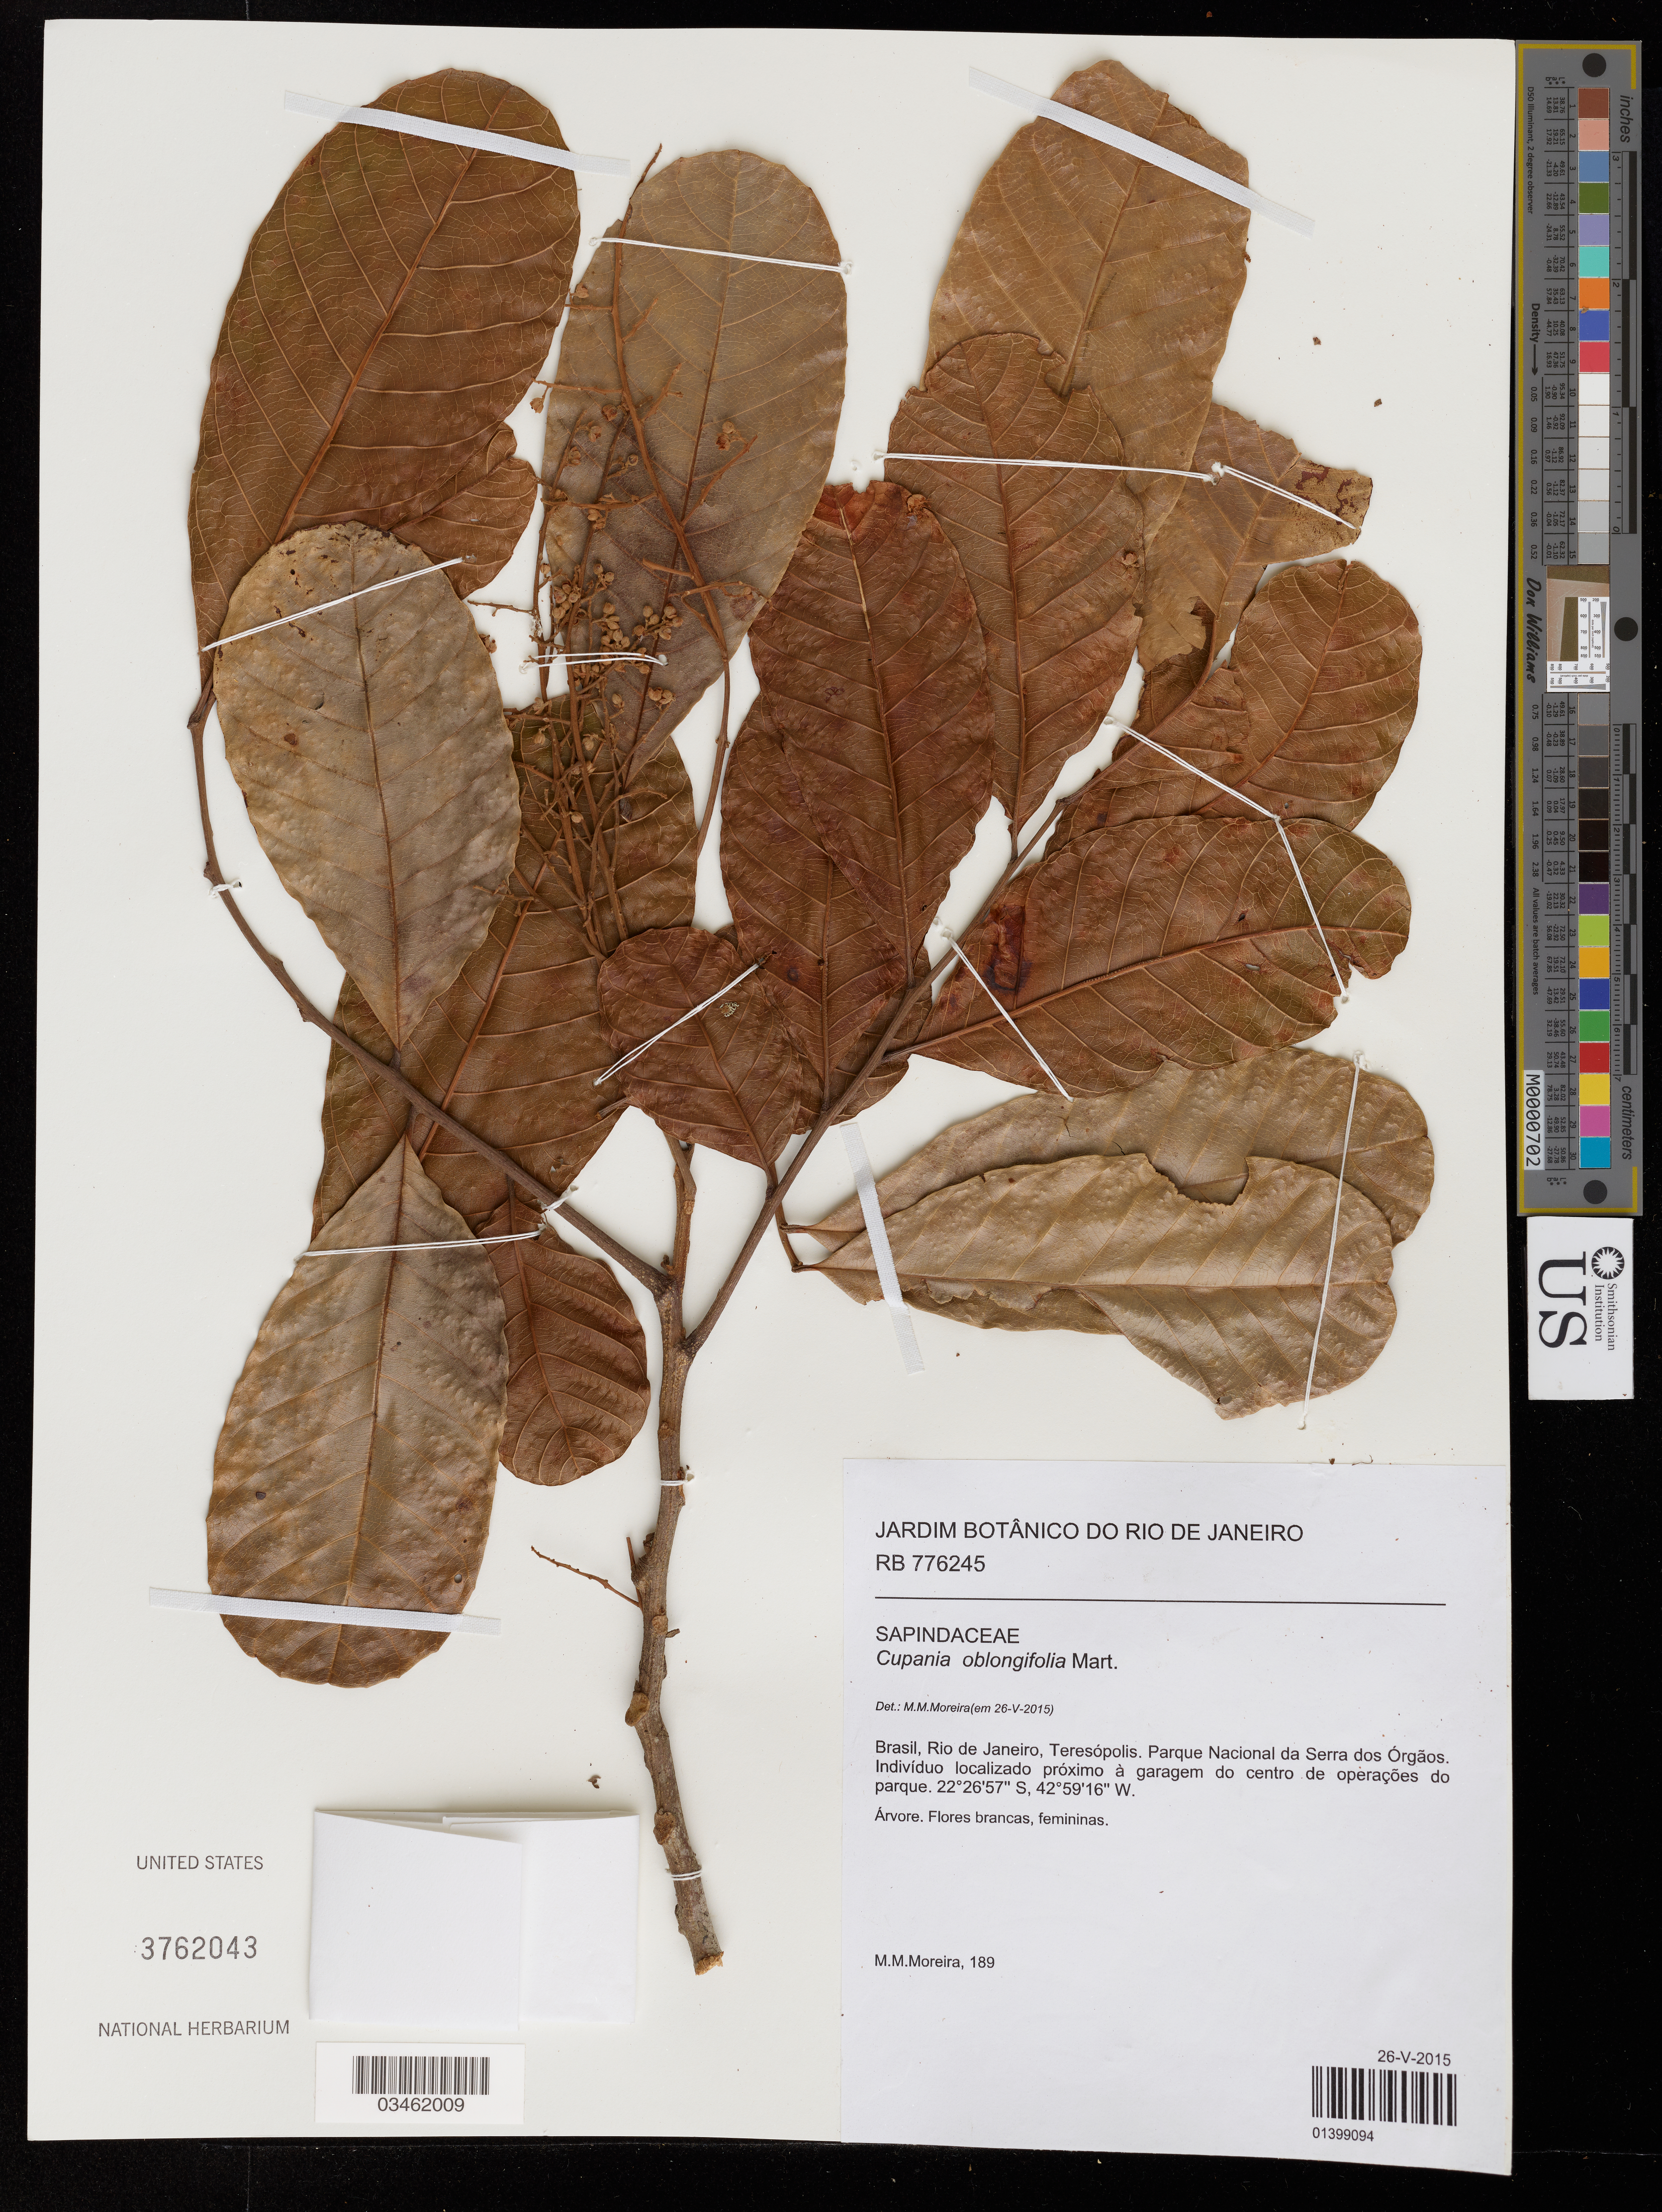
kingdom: Plantae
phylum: Tracheophyta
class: Magnoliopsida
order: Sapindales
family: Sapindaceae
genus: Cupania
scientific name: Cupania oblongifolia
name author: Mart.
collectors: M. Moreira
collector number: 189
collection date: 2015-05-26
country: Brazil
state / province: Rio de Janeiro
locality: Teresópolis. Parque Nacional da Serra dos Órgãos. Indivíduo localizado próximo à garagem do centro de operações do parque.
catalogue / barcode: US 3762043